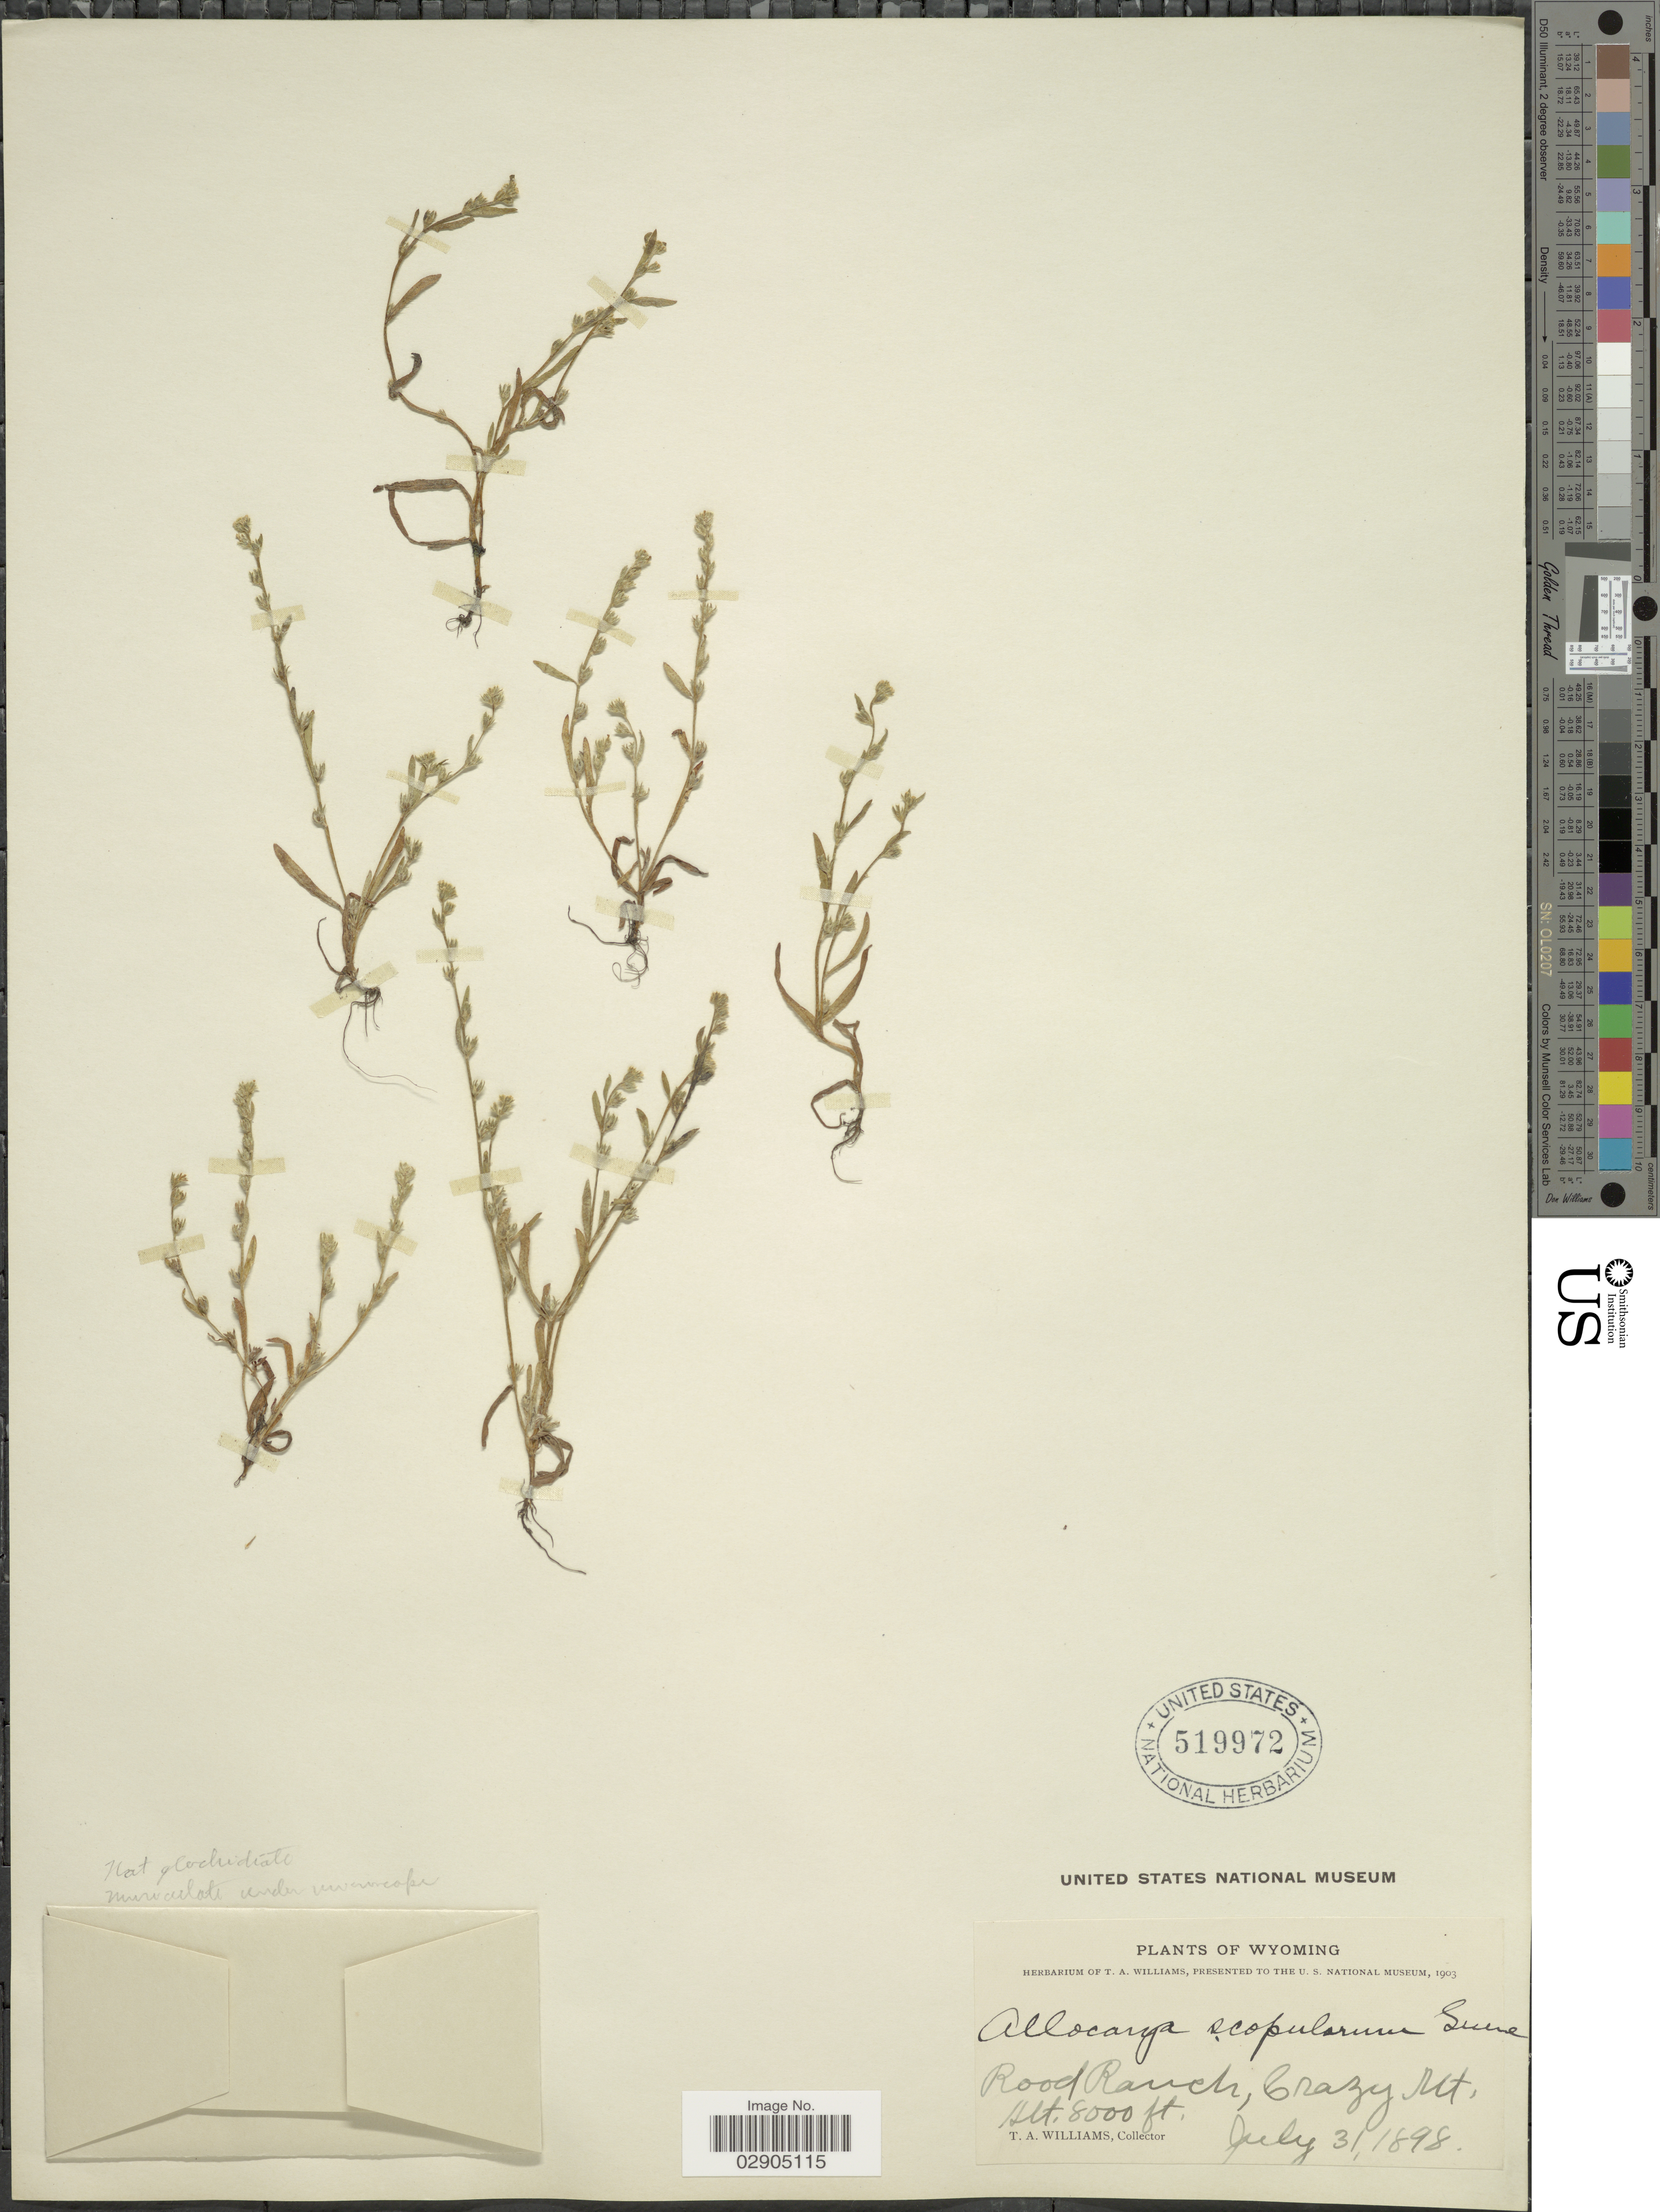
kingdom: Plantae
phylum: Tracheophyta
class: Magnoliopsida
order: Boraginales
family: Boraginaceae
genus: Allocarya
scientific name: Allocarya californica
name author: (Fisch. & C.A. Mey.) Greene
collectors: T. Williams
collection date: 1898-07-31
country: United States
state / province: Wyoming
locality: Rood Ranch, Crazy Mt.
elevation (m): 2438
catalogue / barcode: US 519972